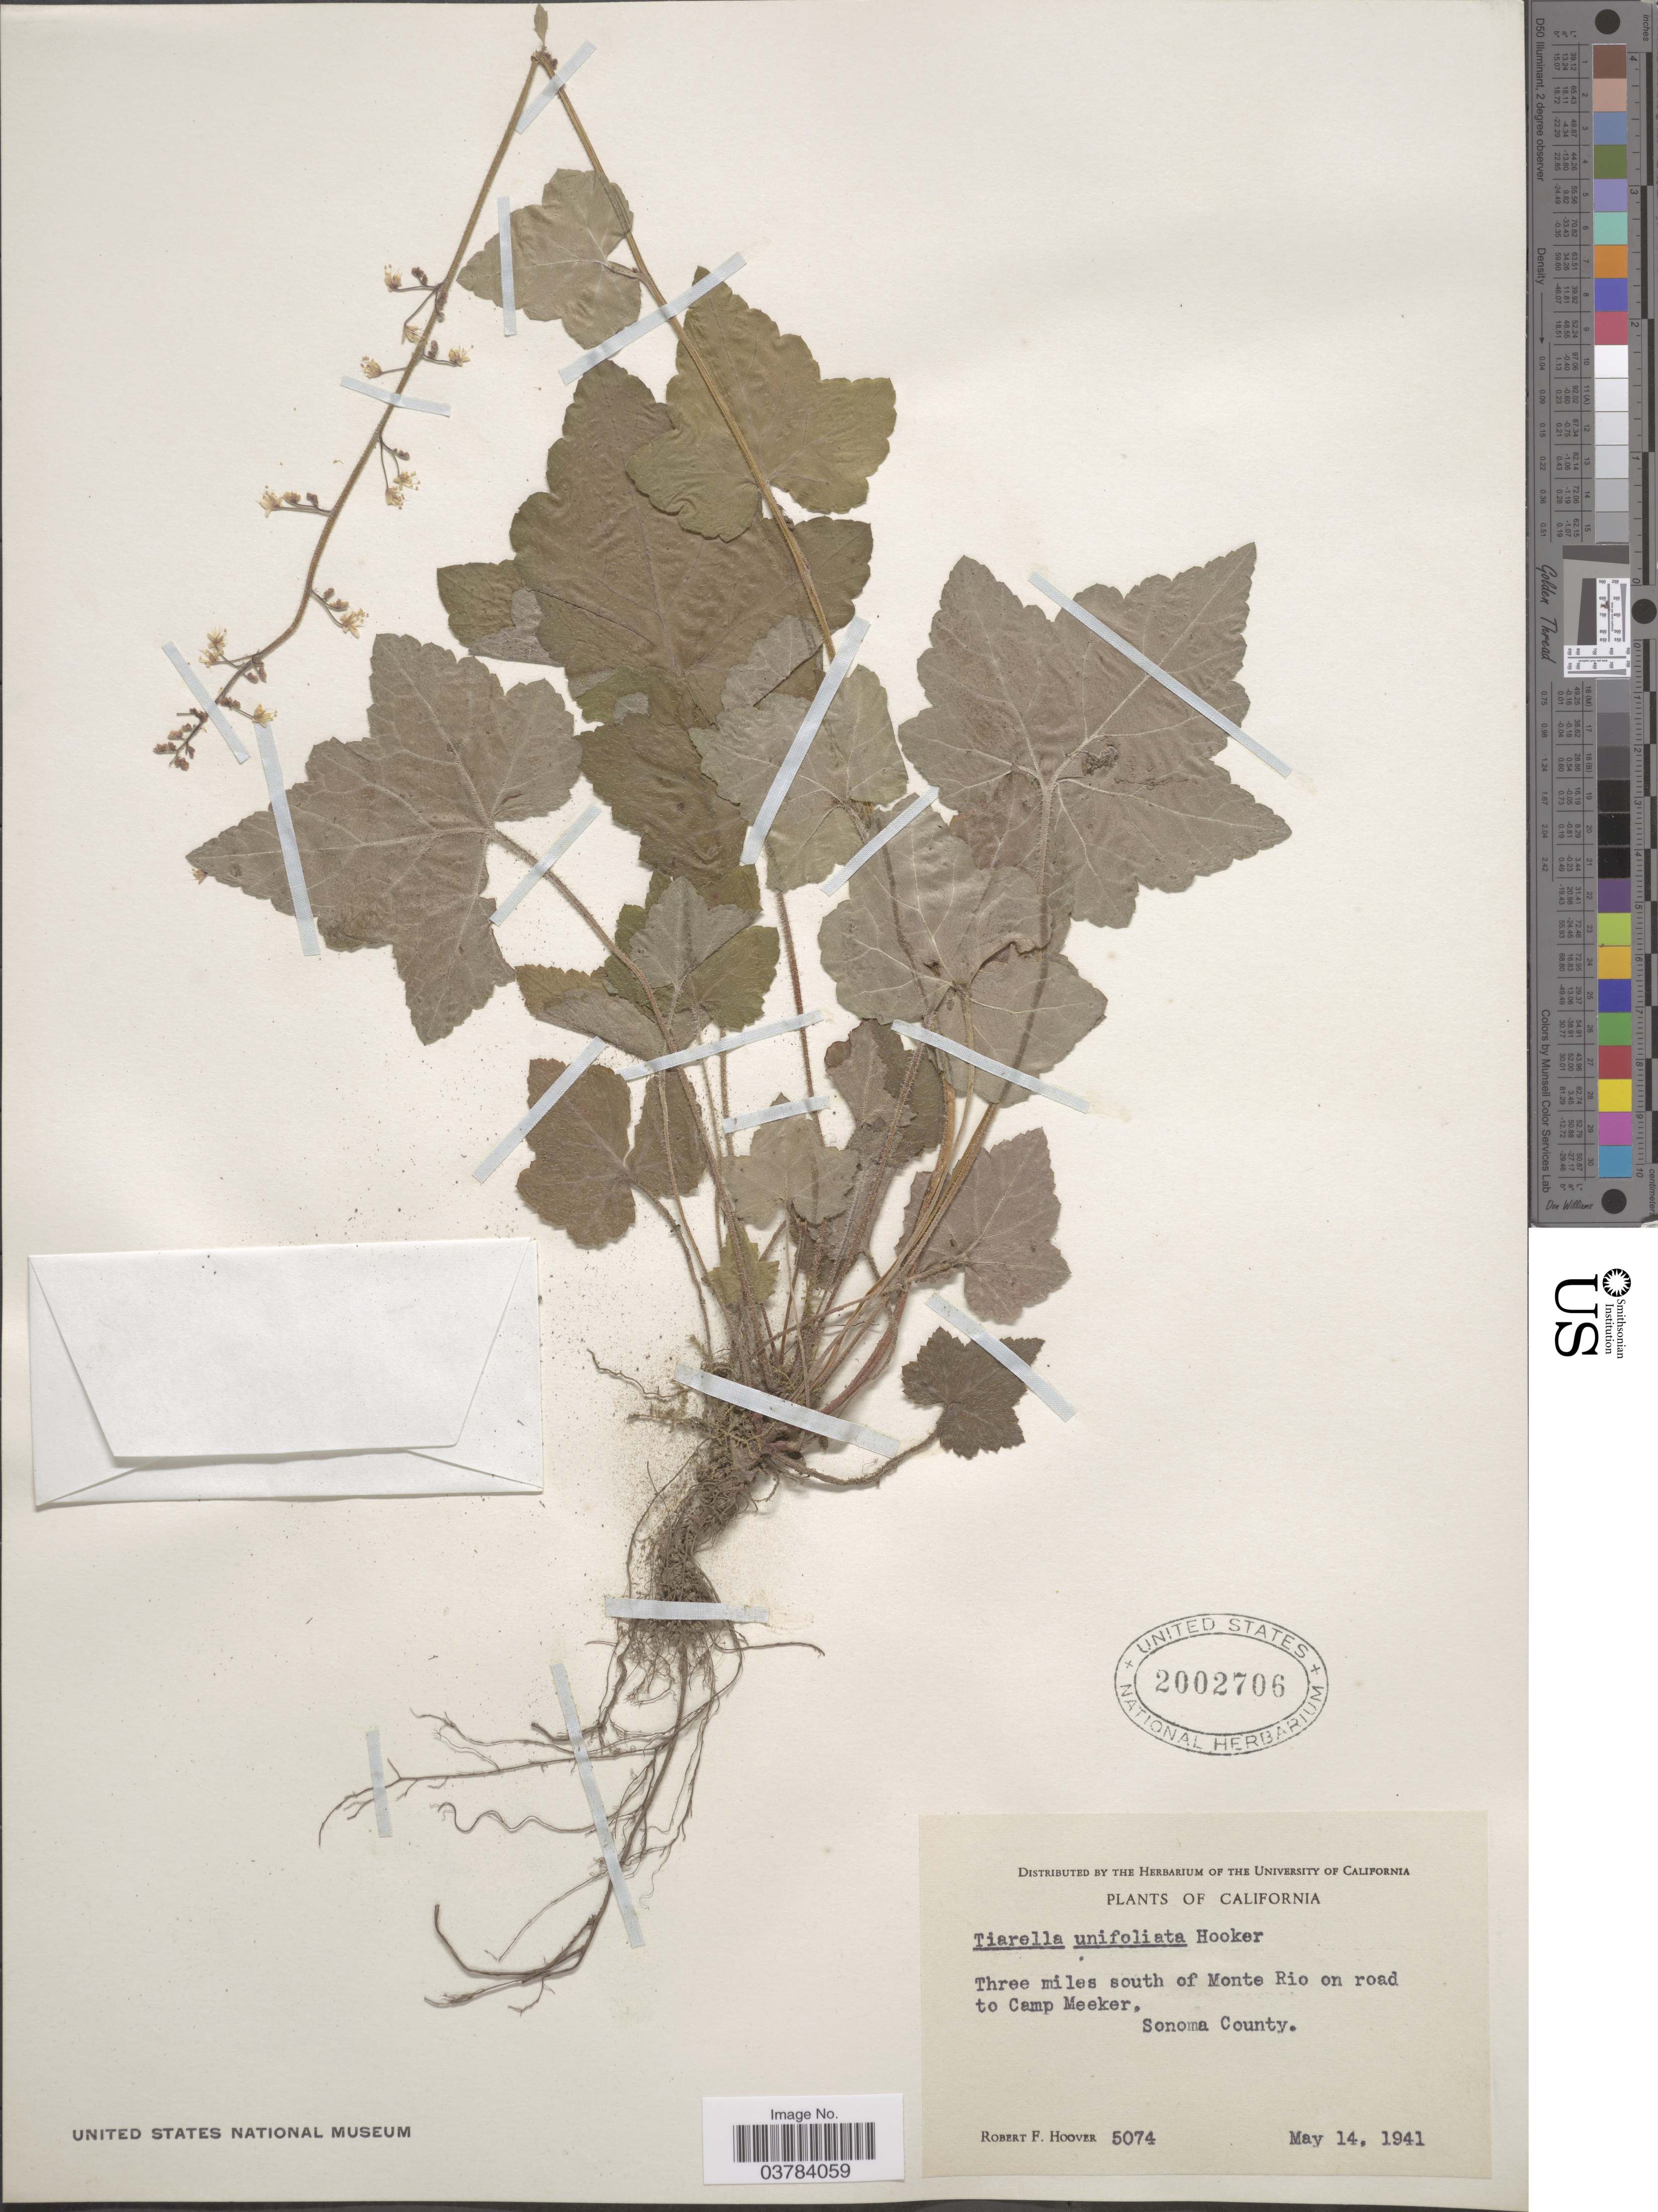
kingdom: Plantae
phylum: Tracheophyta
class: Magnoliopsida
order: Saxifragales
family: Saxifragaceae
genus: Tiarella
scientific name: Tiarella unifoliata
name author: Hook.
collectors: R. F. Hoover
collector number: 5074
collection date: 1941-05-14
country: United States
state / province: California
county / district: Sonoma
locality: Three Miles south of Monte Rio on road to Camp Meeker, Sonoma County.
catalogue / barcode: US 2002706